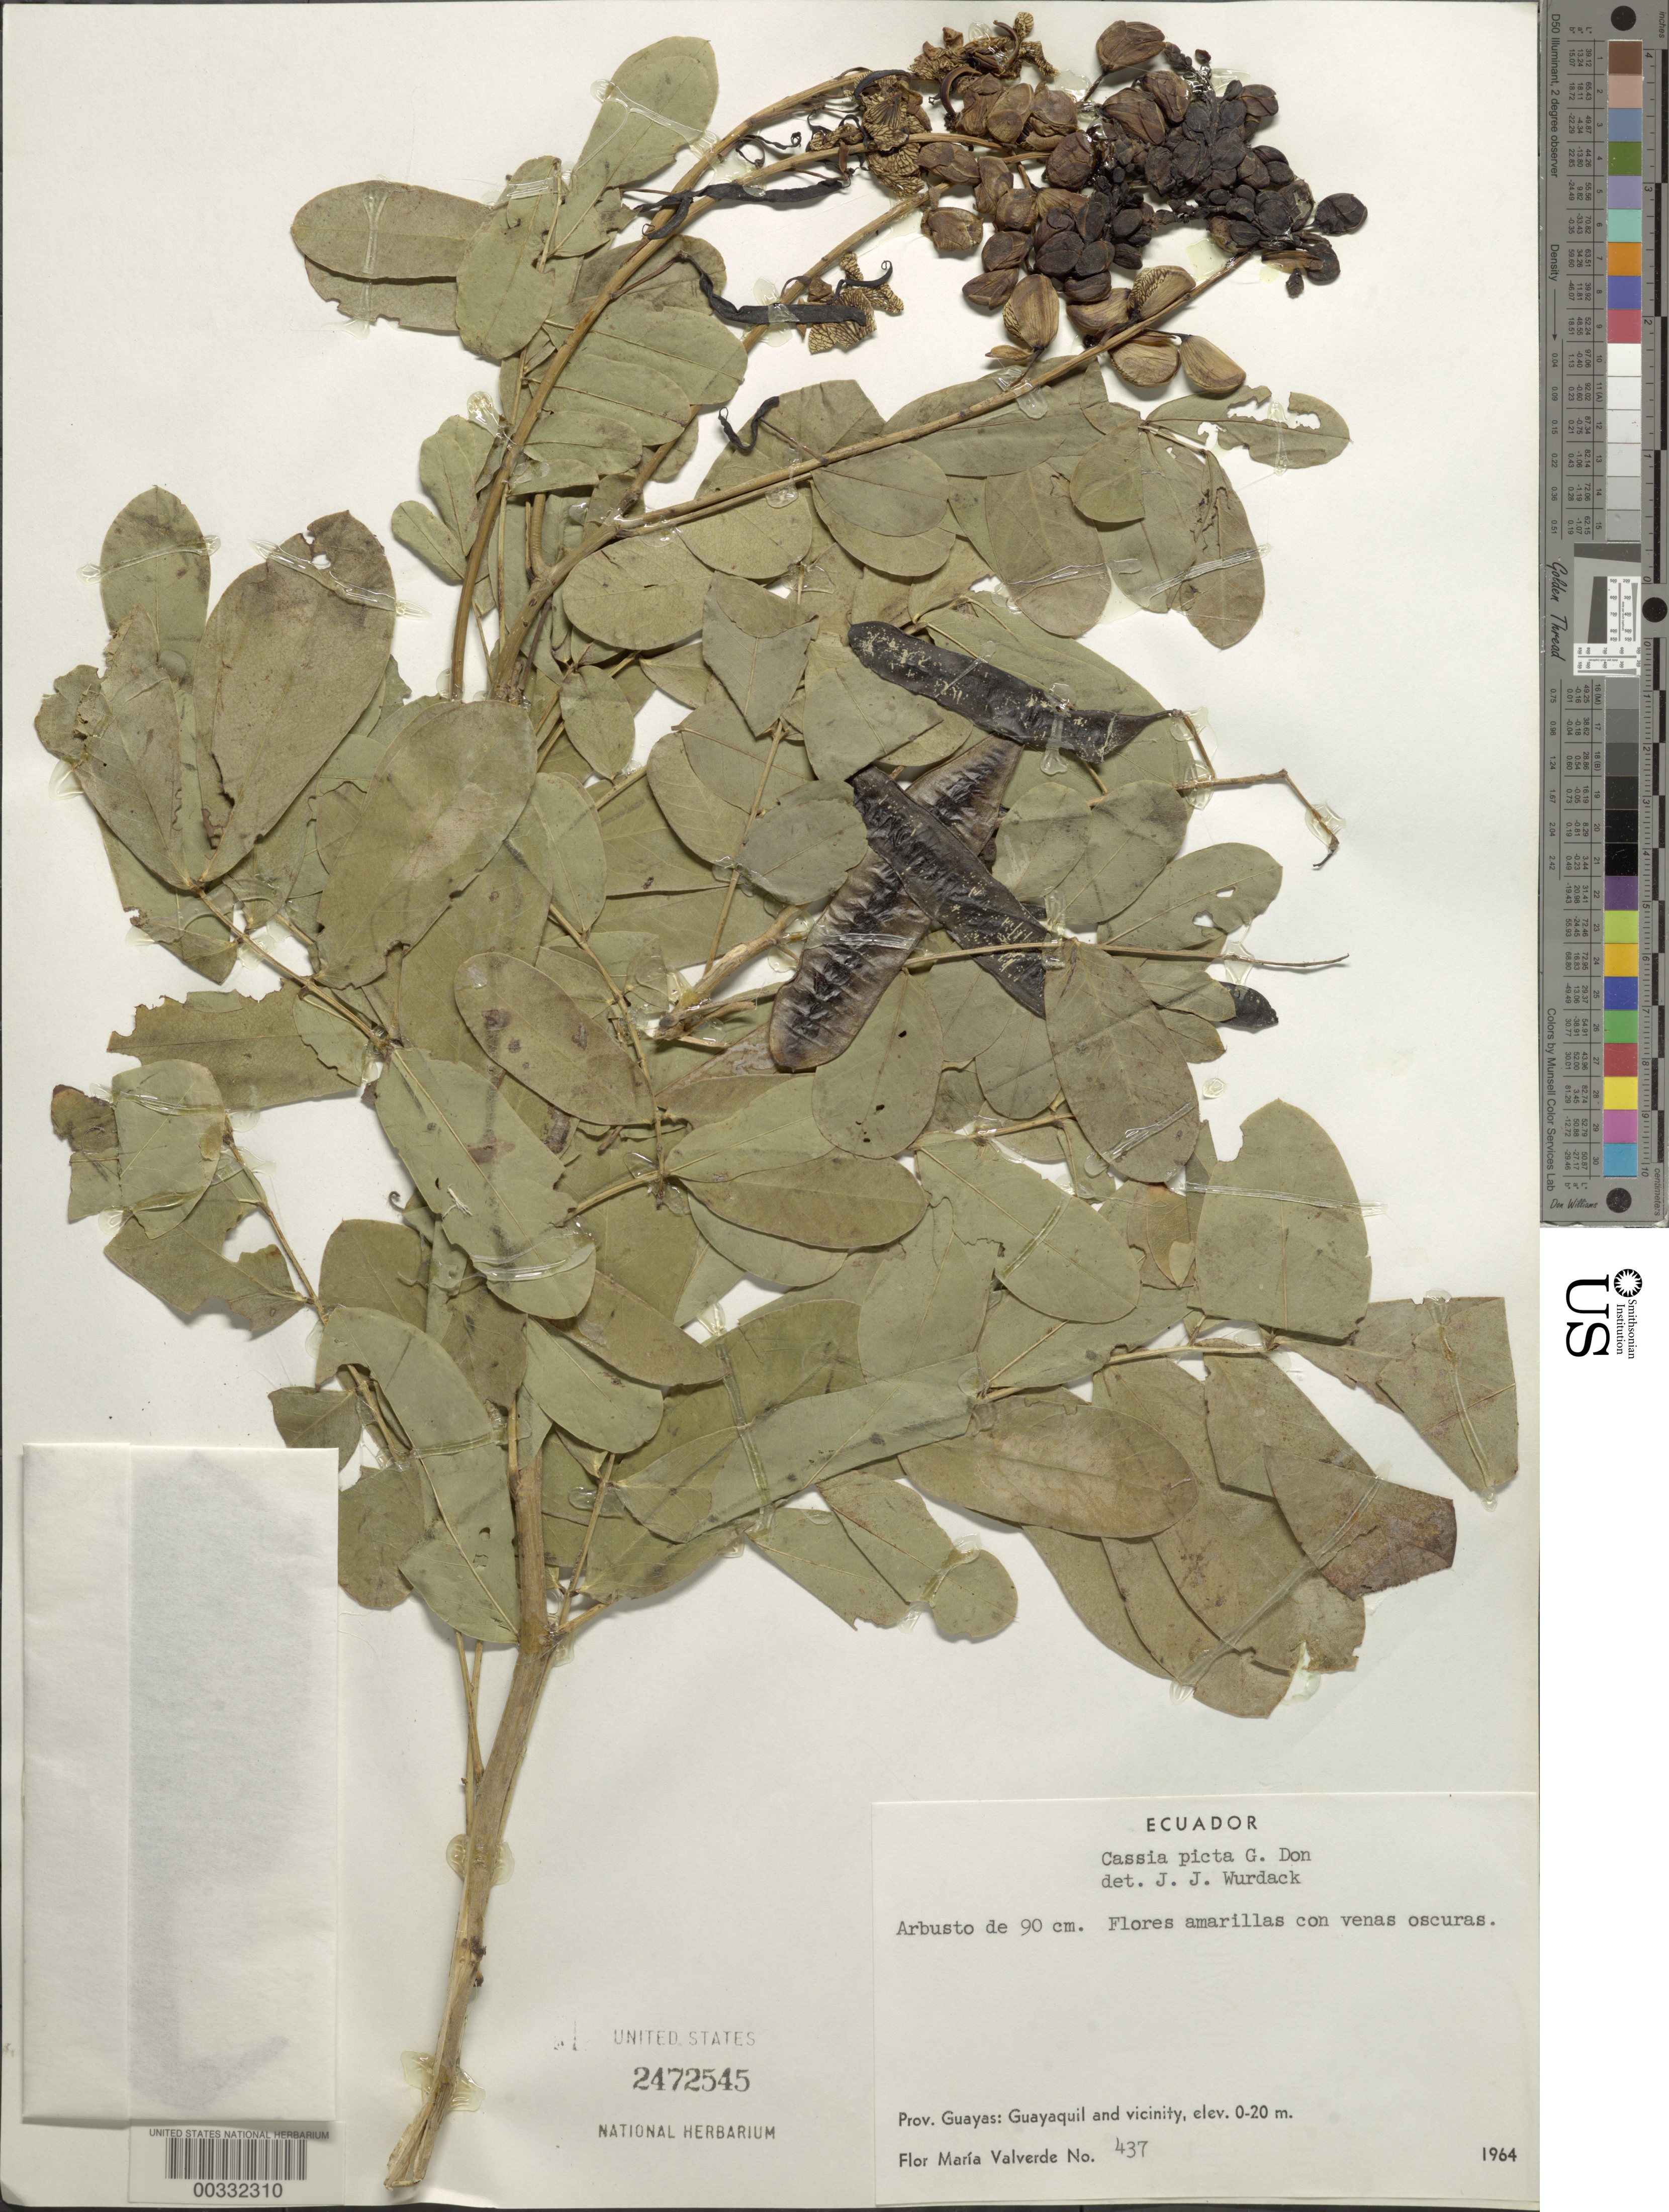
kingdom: Plantae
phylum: Tracheophyta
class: Magnoliopsida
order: Fabales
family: Fabaceae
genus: Senna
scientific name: Senna pistaciifolia var. picta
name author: (G. Don) H.S. Irwin & Barneby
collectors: V. Badillo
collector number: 437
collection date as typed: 1964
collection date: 1964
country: Ecuador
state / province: Guayas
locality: Guayaquil and vicinity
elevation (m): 0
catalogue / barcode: US 2472545